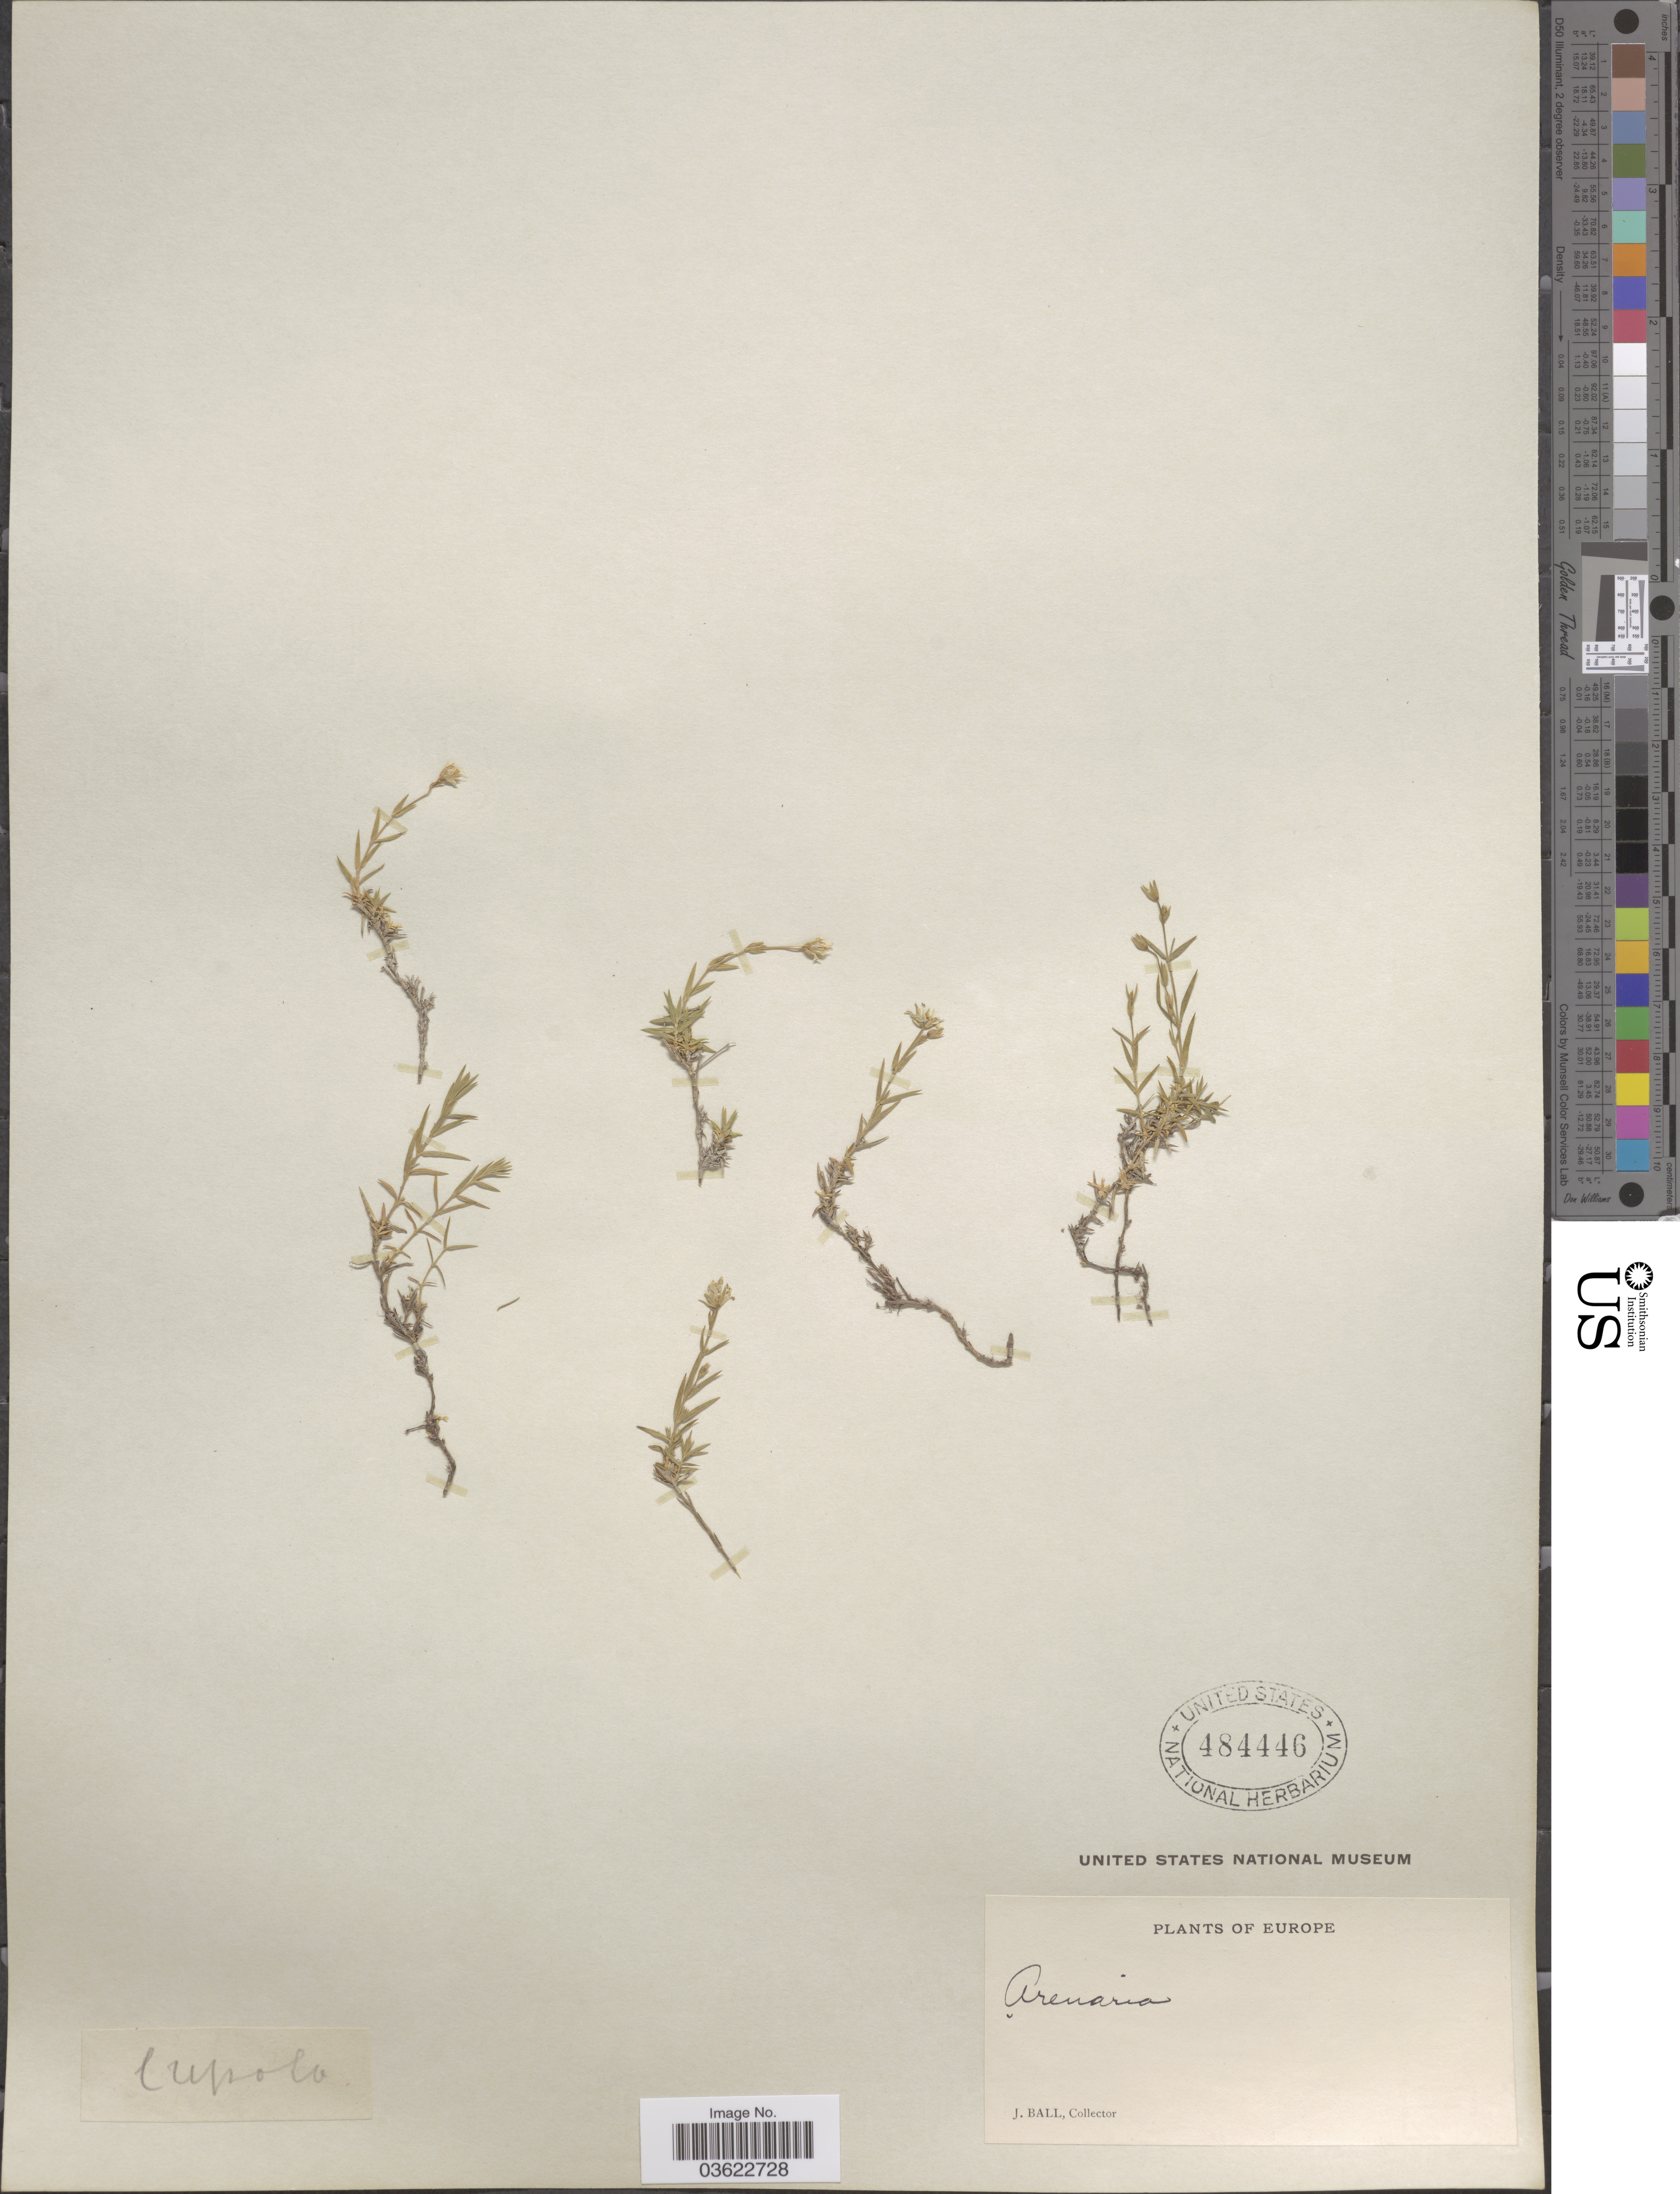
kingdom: Plantae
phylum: Tracheophyta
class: Magnoliopsida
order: Caryophyllales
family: Caryophyllaceae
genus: Arenaria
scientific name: Arenaria sp.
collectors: J. Ball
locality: Cupola [interpreted] Europe.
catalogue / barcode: US 484446